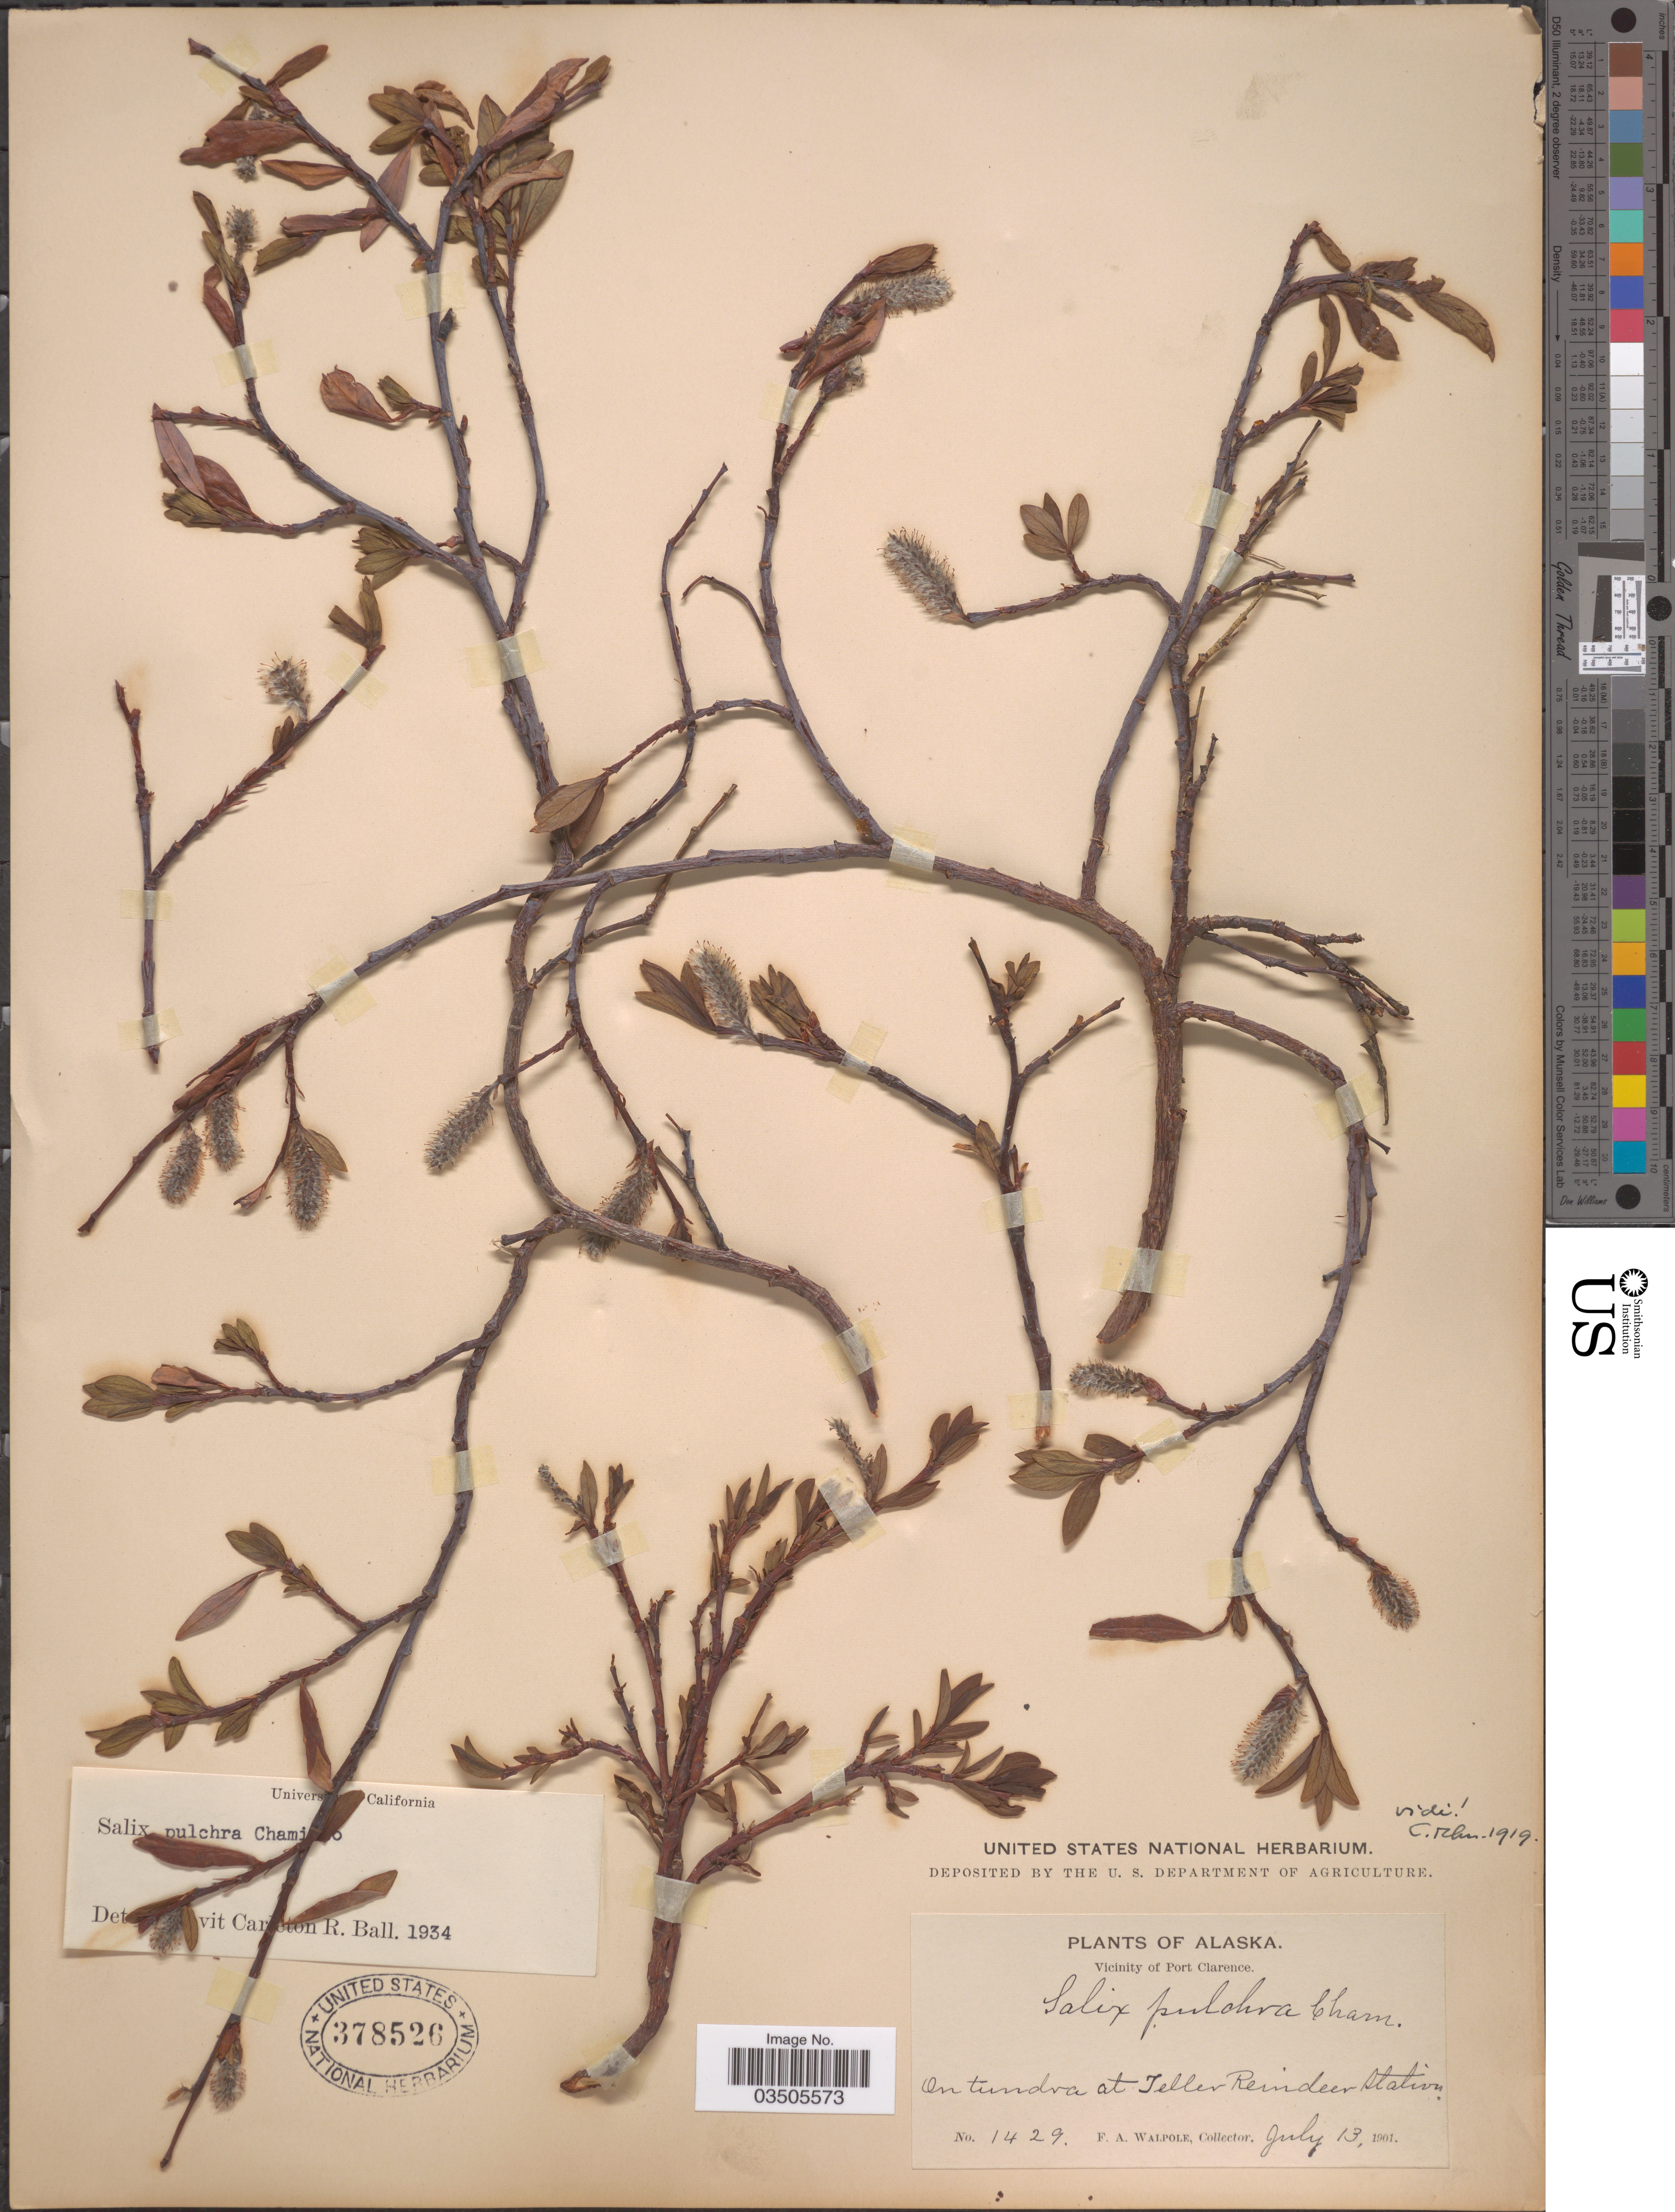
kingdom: Plantae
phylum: Tracheophyta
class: Magnoliopsida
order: Malpighiales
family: Salicaceae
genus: Salix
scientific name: Salix pulchra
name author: Cham.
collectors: F. Walpole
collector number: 1429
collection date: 1901-07-13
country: United States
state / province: Alaska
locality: Vicinity of Port Clarence. On tundra at Teller Reindeer Station.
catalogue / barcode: US 378526